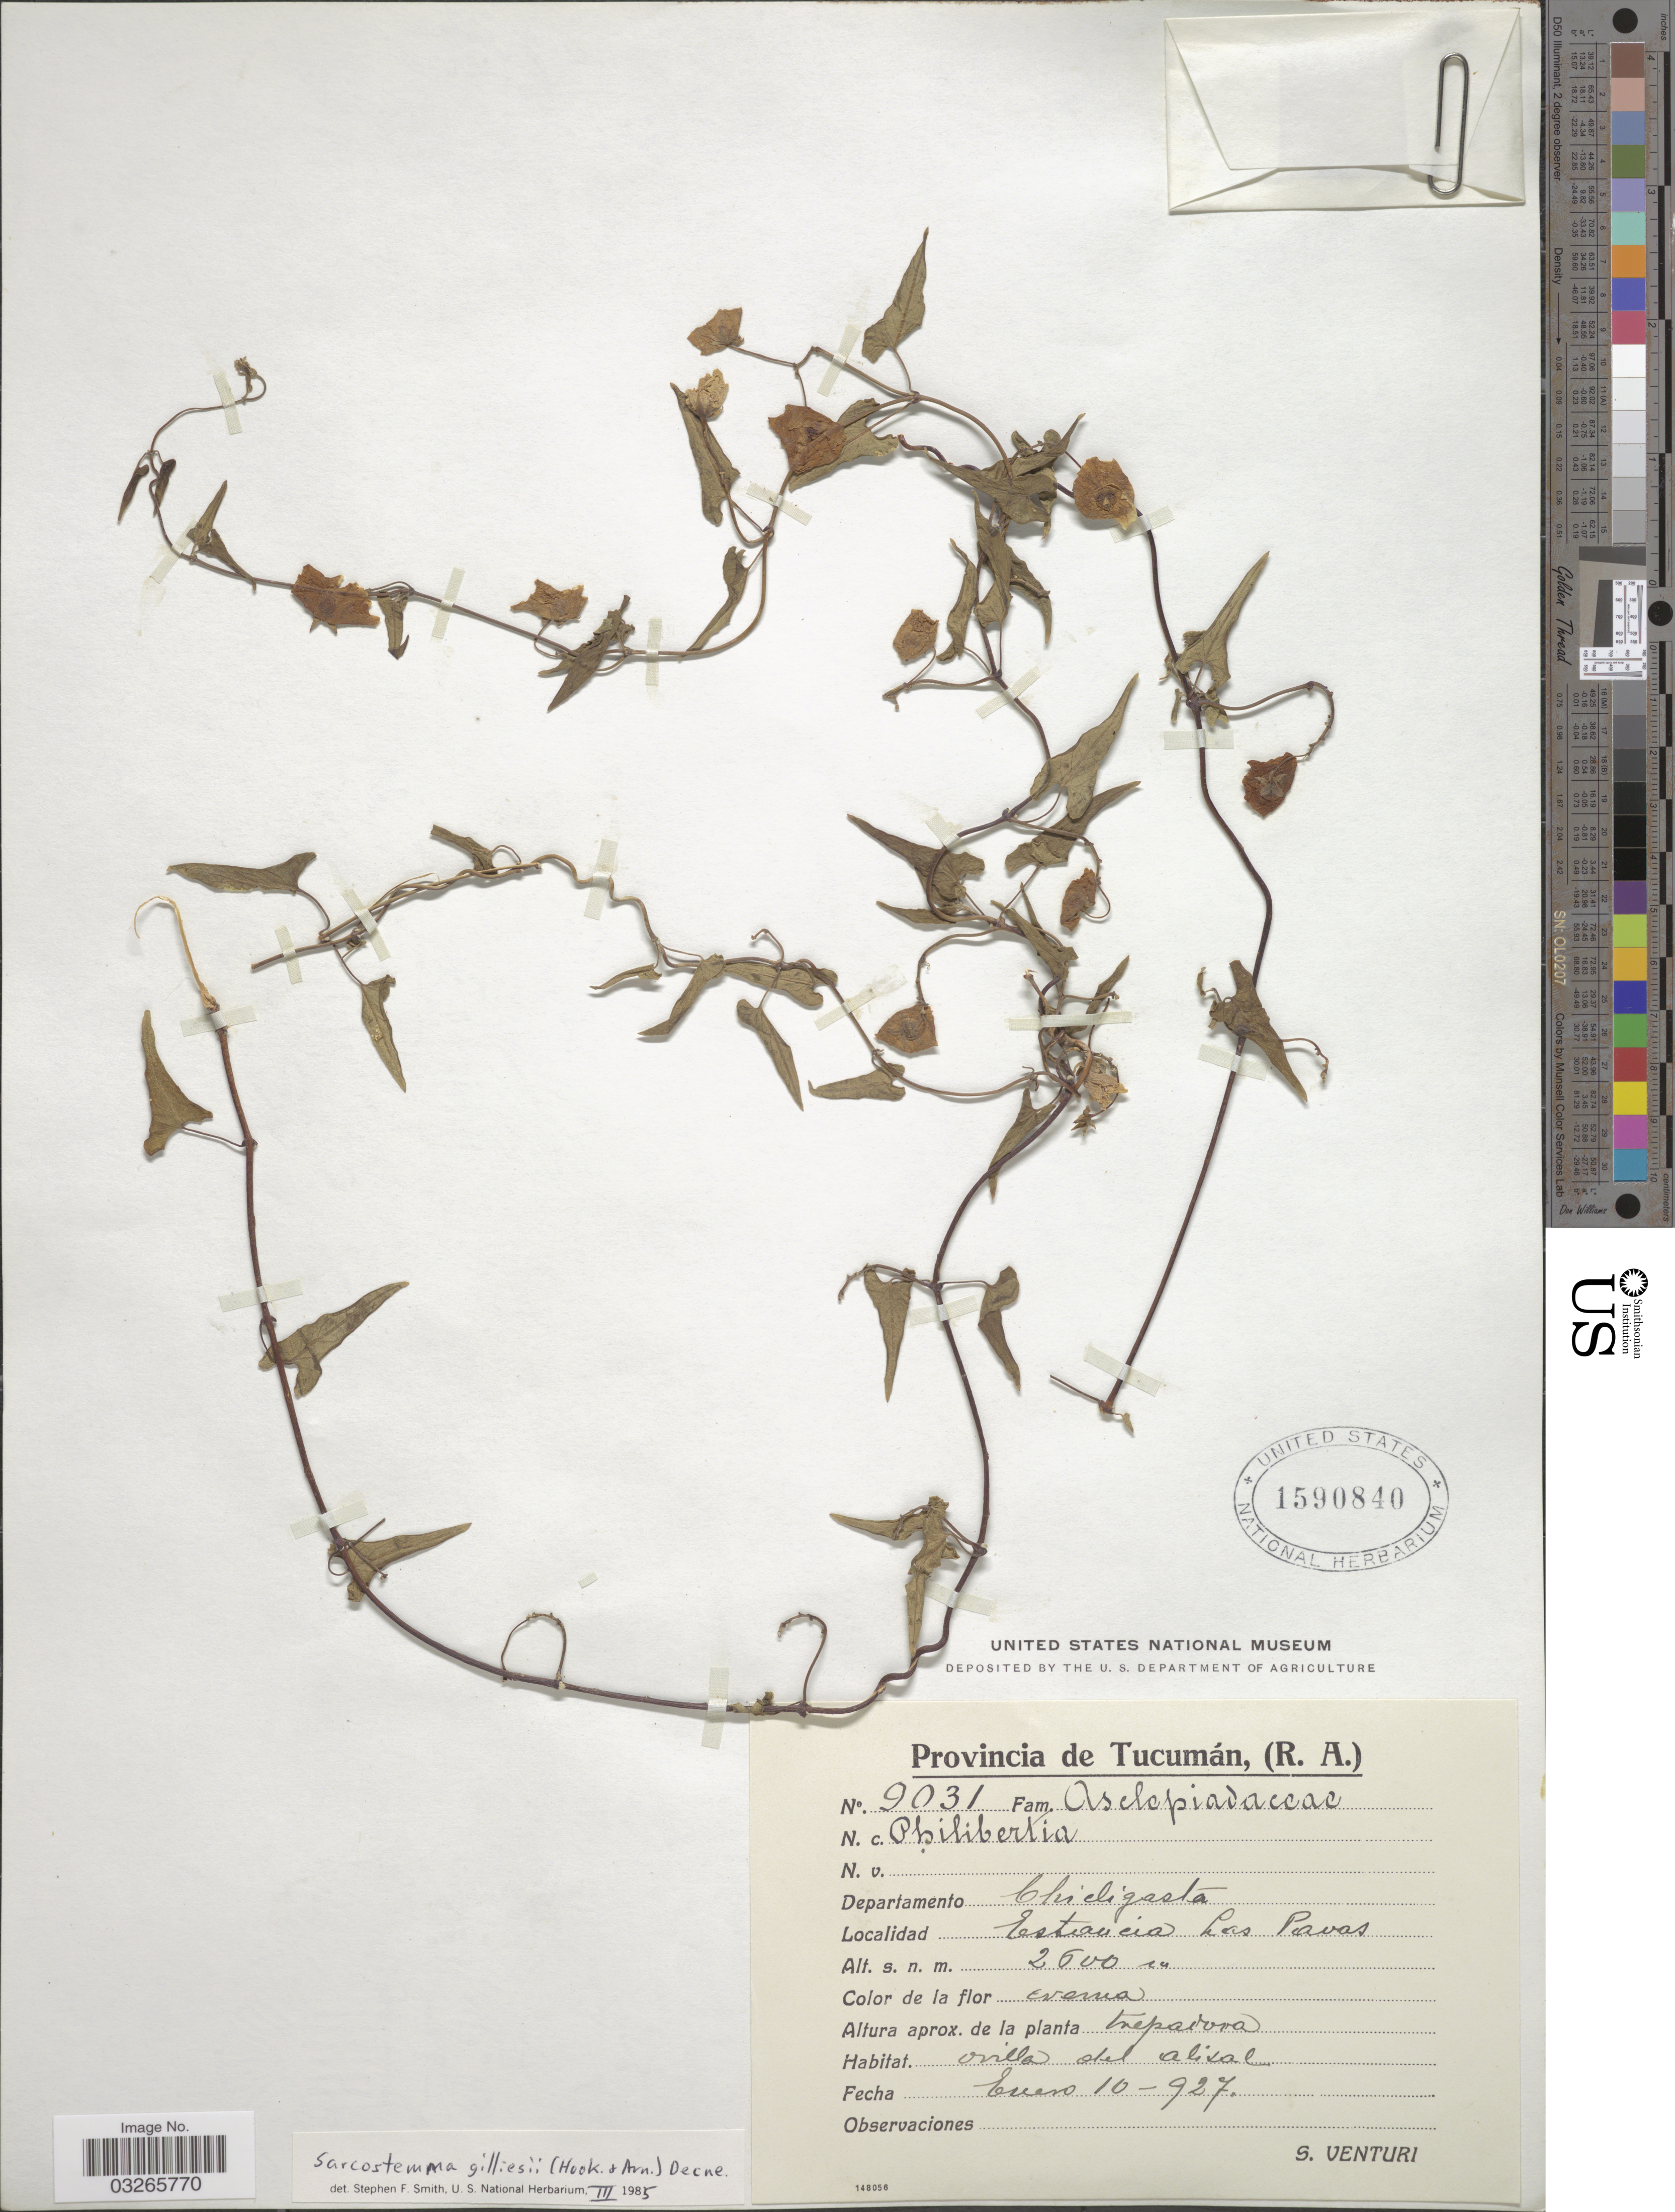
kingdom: Plantae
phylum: Tracheophyta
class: Magnoliopsida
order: Gentianales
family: Apocynaceae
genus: Sarcostemma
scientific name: Sarcostemma gilliesii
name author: (Hook. & Arn.) Decne.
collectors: S. Venturi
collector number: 9031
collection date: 1927-01-10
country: Argentina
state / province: Tucuman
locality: Departamento Chicligasta. Estancia Las Pavas.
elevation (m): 2600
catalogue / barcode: US 1590840